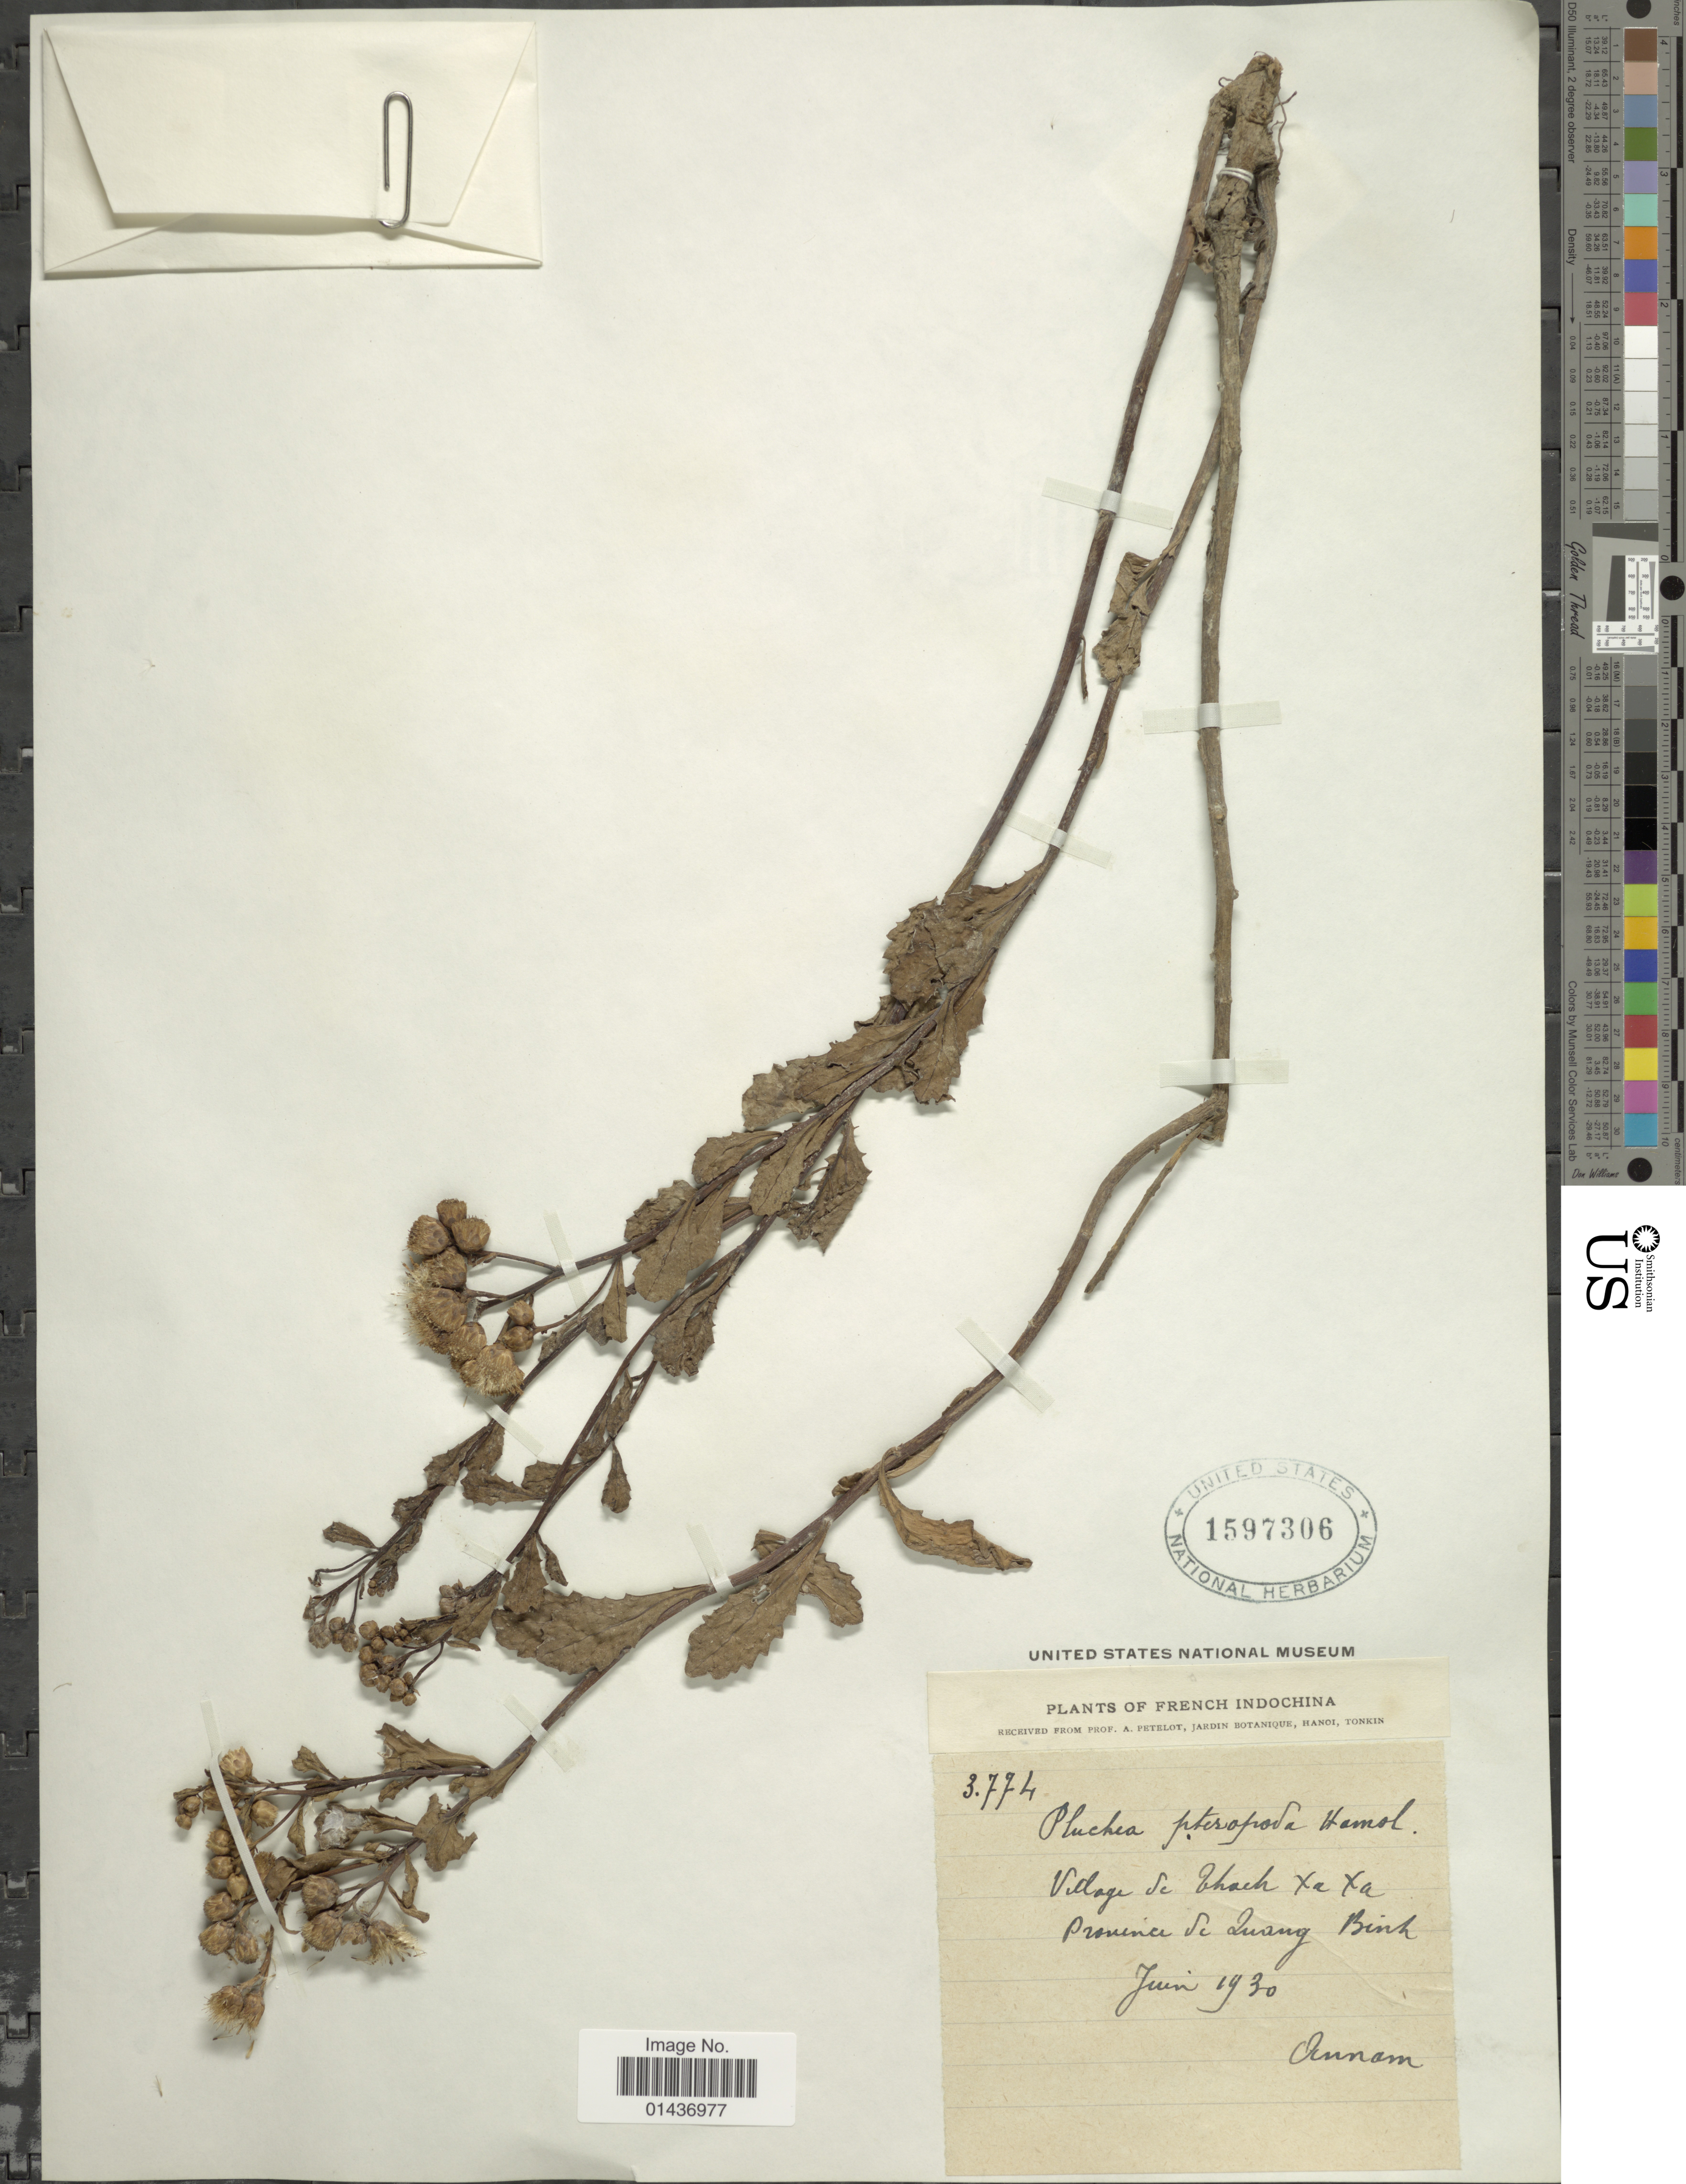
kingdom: Plantae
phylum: Tracheophyta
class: Magnoliopsida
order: Asterales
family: Asteraceae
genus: Pluchea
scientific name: Pluchea indica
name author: (L.) Less.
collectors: Onnam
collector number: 3774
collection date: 1930-06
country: Vietnam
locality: Annam, Village de Bhach Xa Xa, Pronenci de Zwang Bink [interpreted]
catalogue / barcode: US 1597306